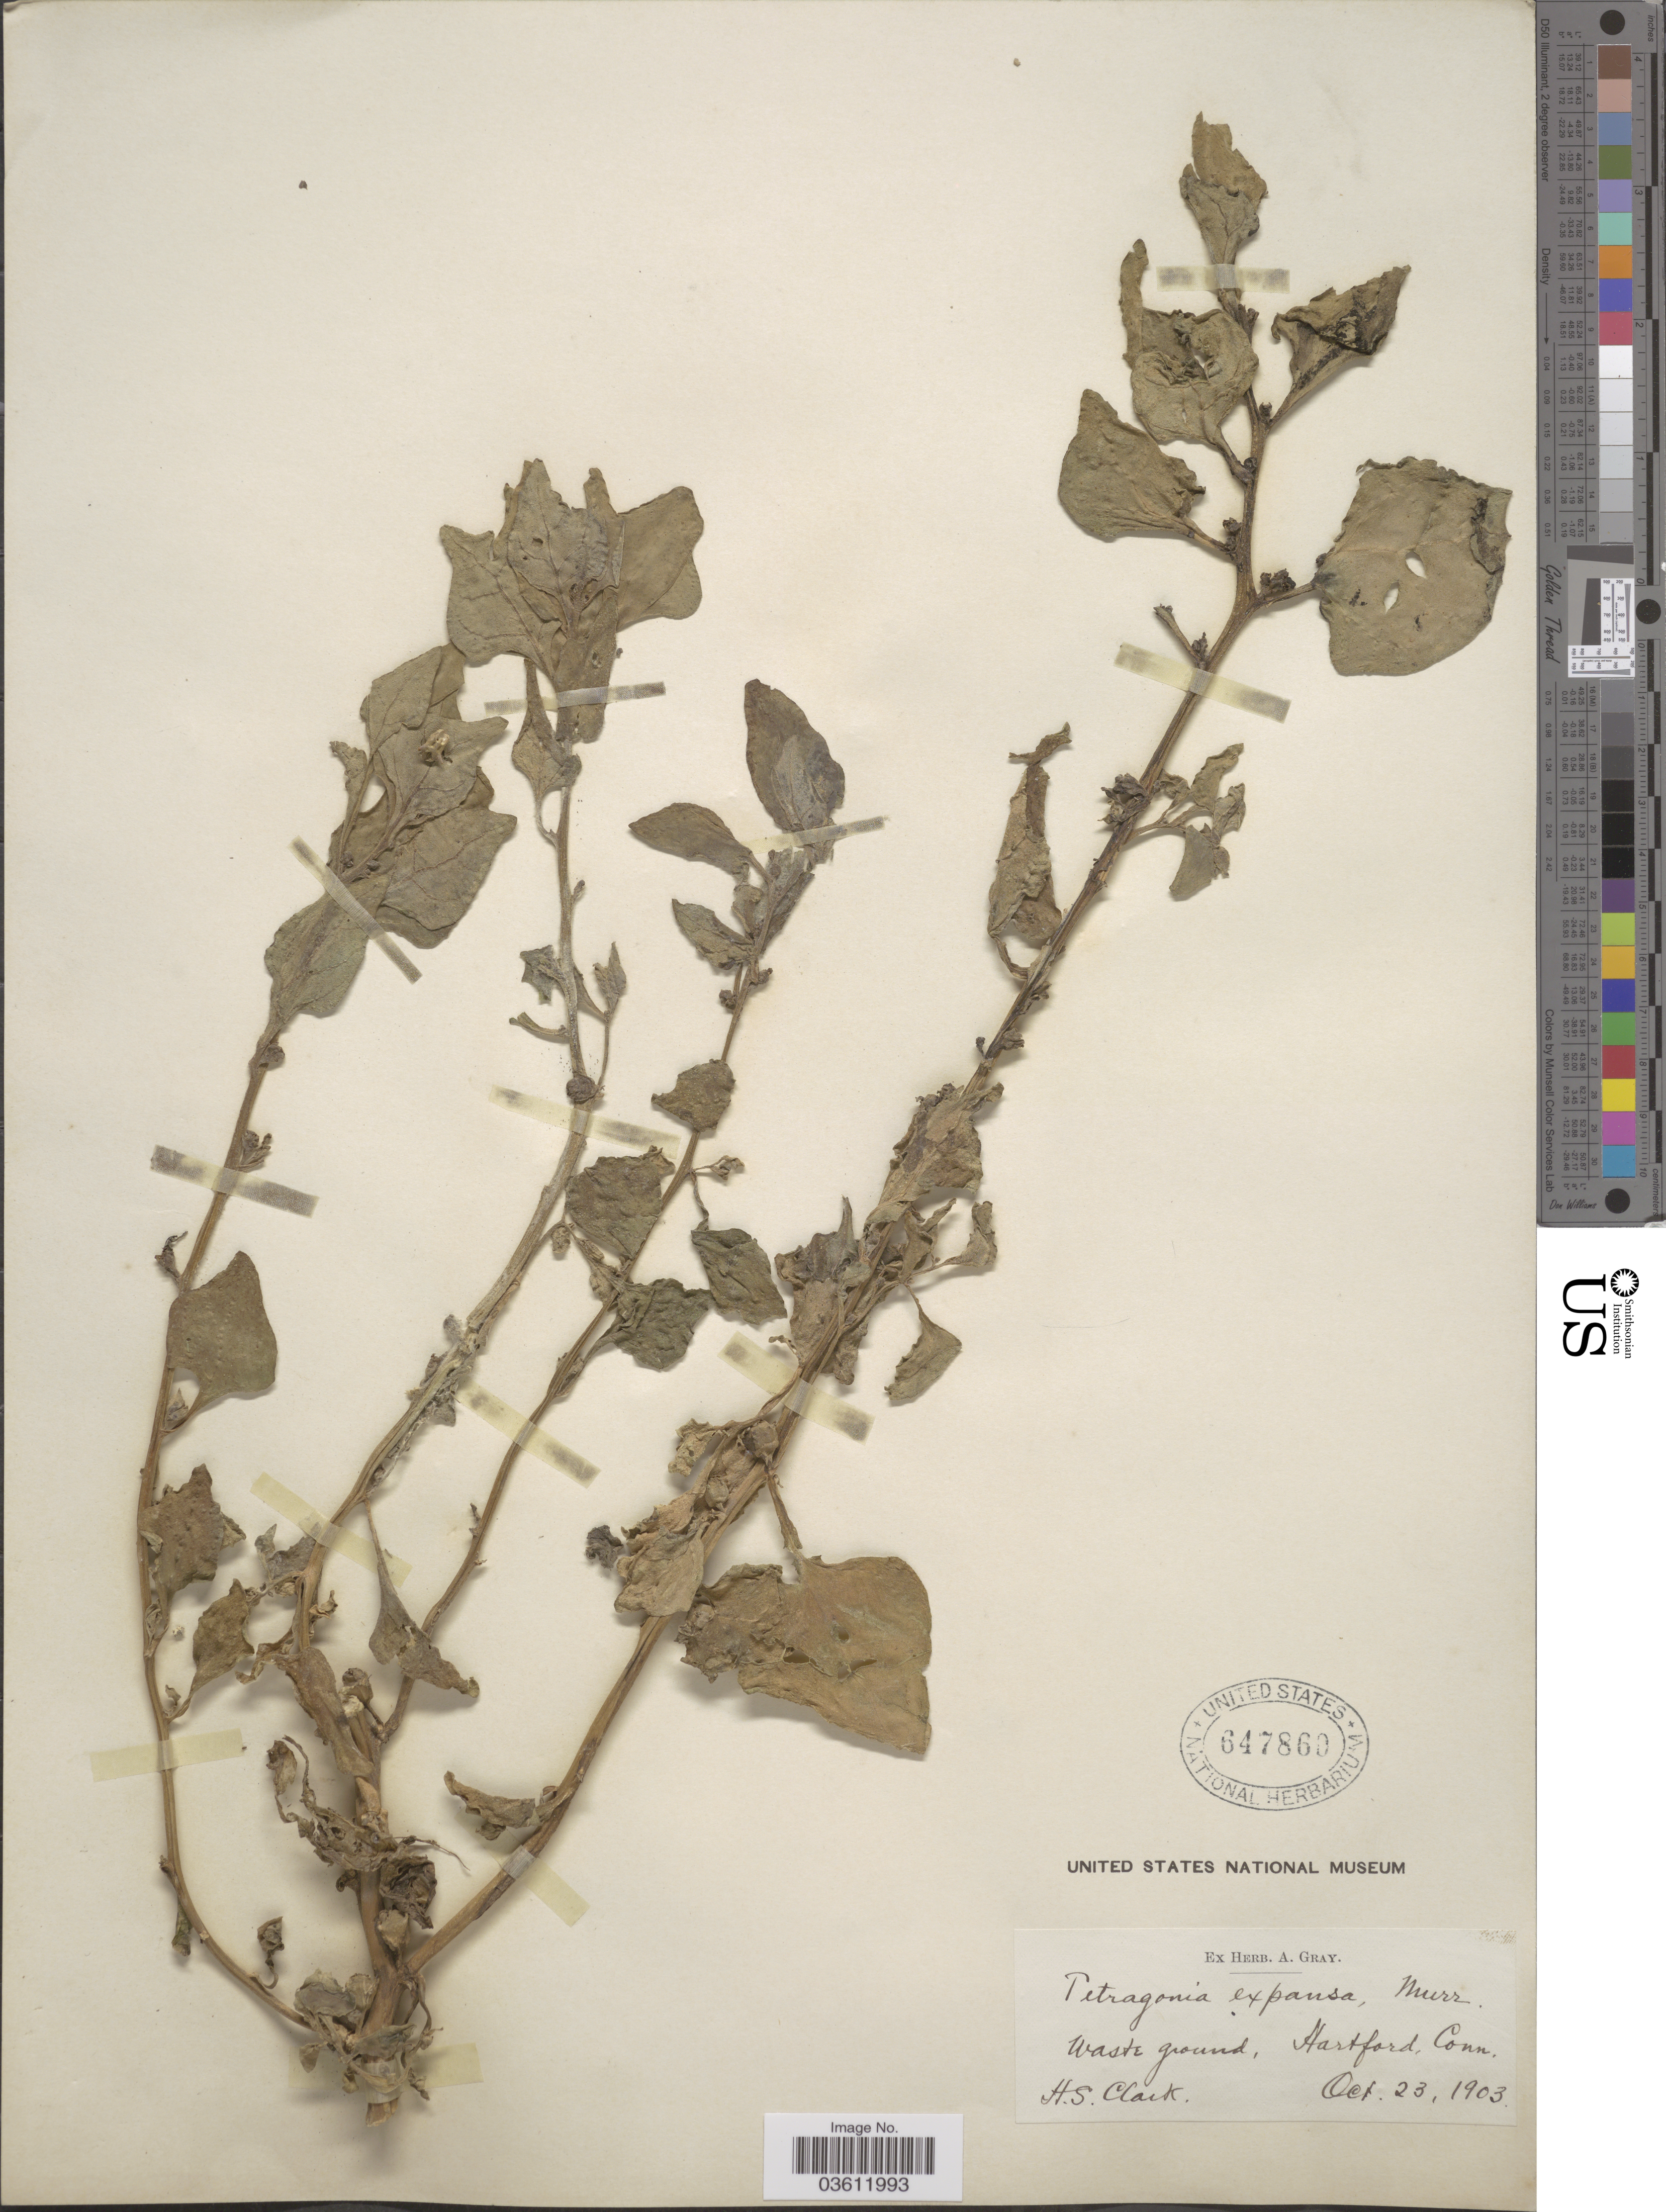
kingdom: Plantae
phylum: Tracheophyta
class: Magnoliopsida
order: Caryophyllales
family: Aizoaceae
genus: Tetragonia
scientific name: Tetragonia expansa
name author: Murr.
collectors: H. Clark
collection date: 1903-10-23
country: United States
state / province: Connecticut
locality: Hartford.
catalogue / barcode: US 647860